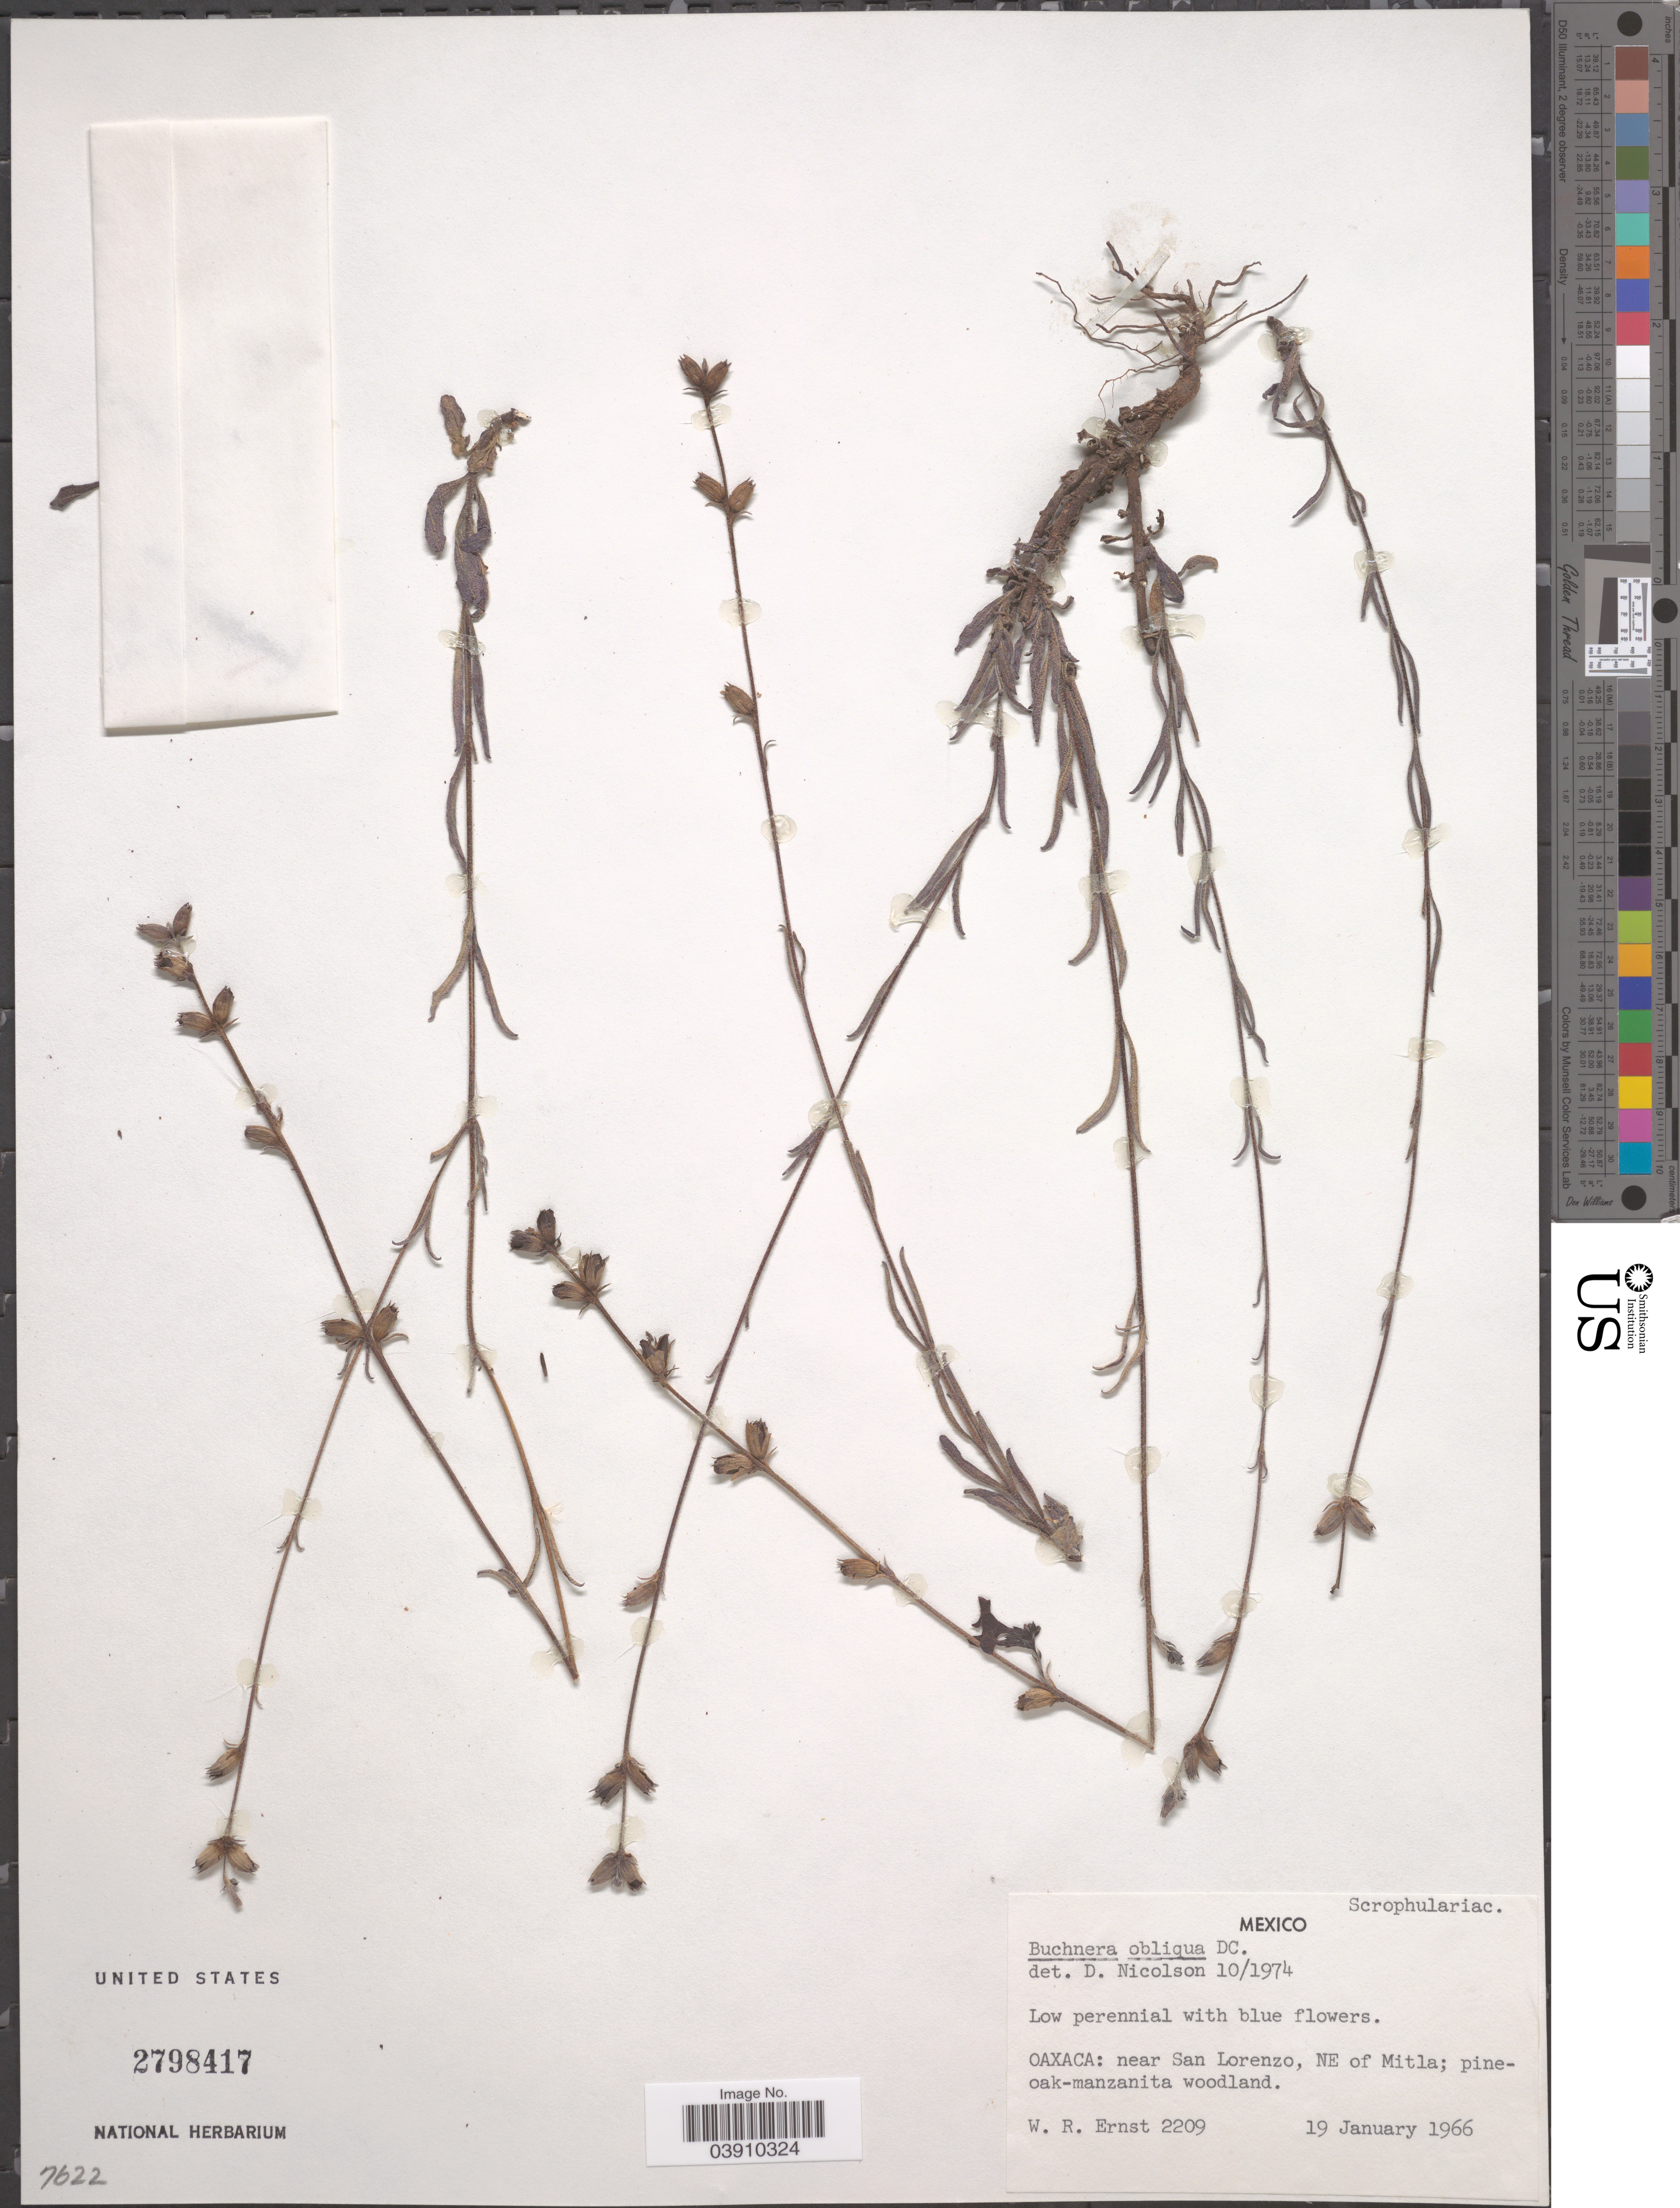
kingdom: Plantae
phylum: Tracheophyta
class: Magnoliopsida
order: Lamiales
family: Orobanchaceae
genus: Buchnera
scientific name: Buchnera obliqua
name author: Benth.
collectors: W. R. Ernst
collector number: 2209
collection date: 1966-01-19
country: Mexico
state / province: Oaxaca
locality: Near San Lorenzo, NE of Mitla.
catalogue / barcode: US 2798417